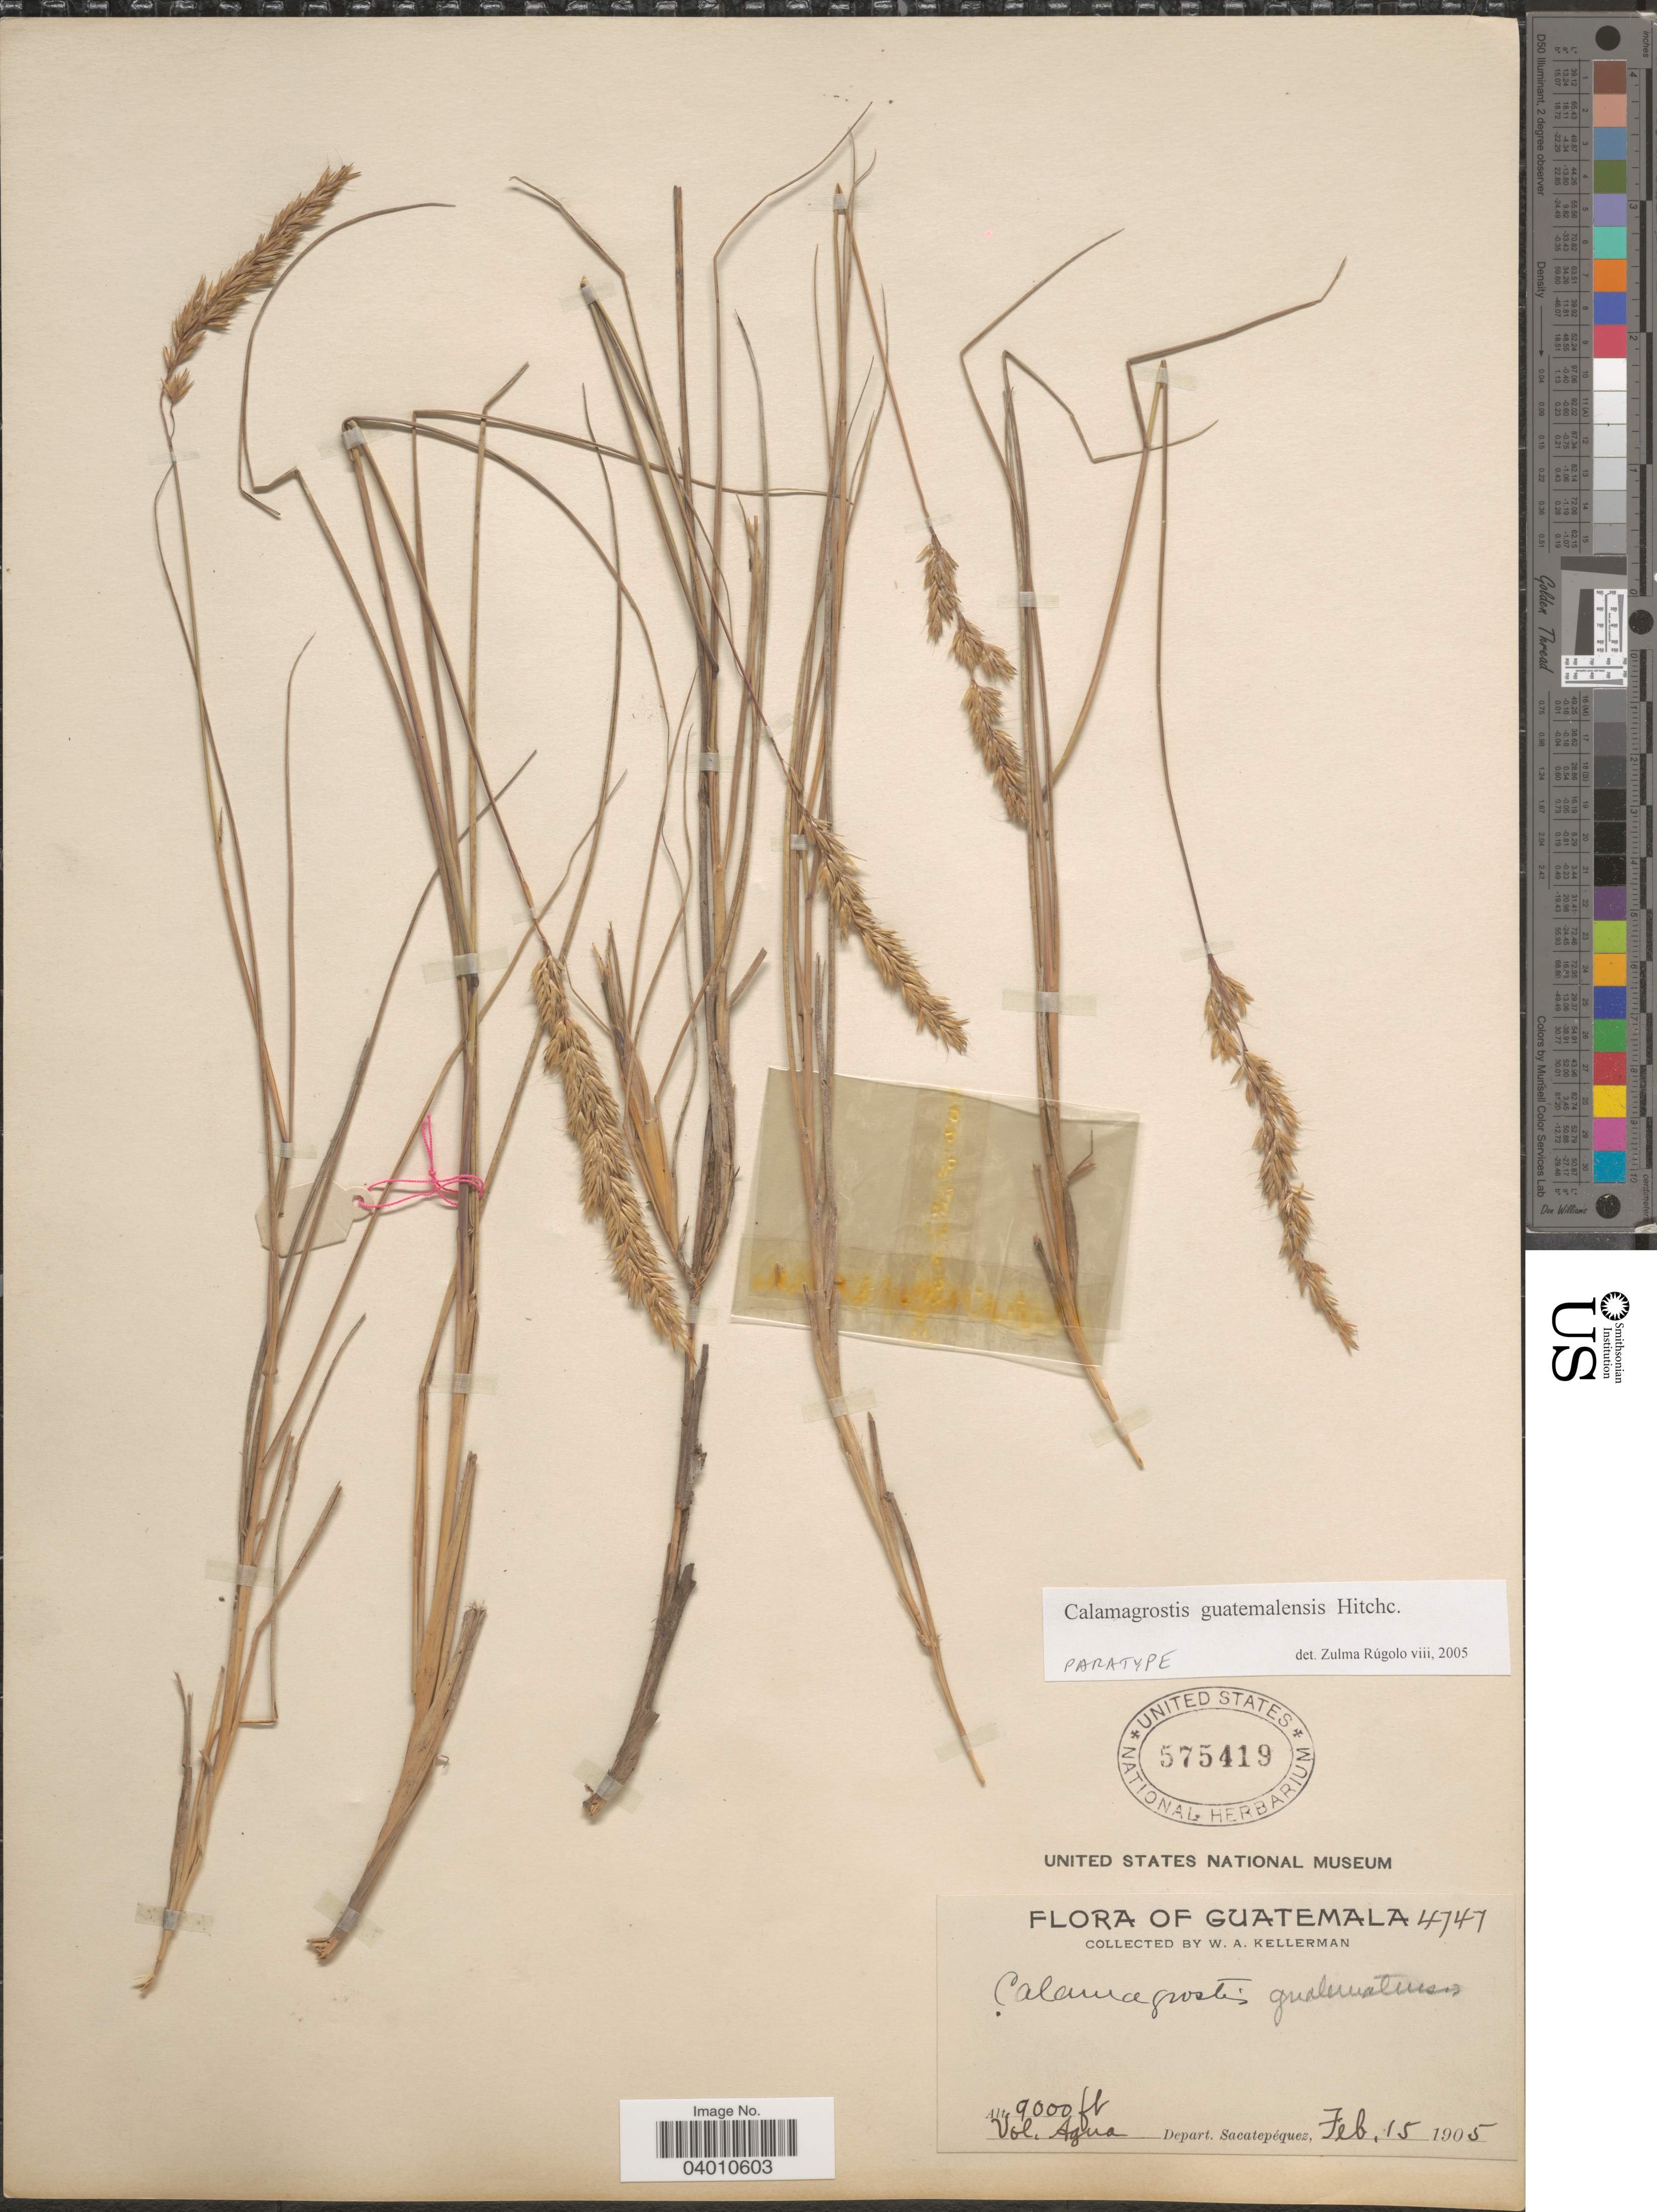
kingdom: Plantae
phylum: Tracheophyta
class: Liliopsida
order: Poales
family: Poaceae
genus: Peyritschia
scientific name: Peyritschia guatemalensis ined.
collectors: W. Kellerman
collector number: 4747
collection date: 1905-02-15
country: Guatemala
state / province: Sacatepequez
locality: Vol. Agua. Depart. Sacatepéquez.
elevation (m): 2743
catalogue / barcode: US 575419